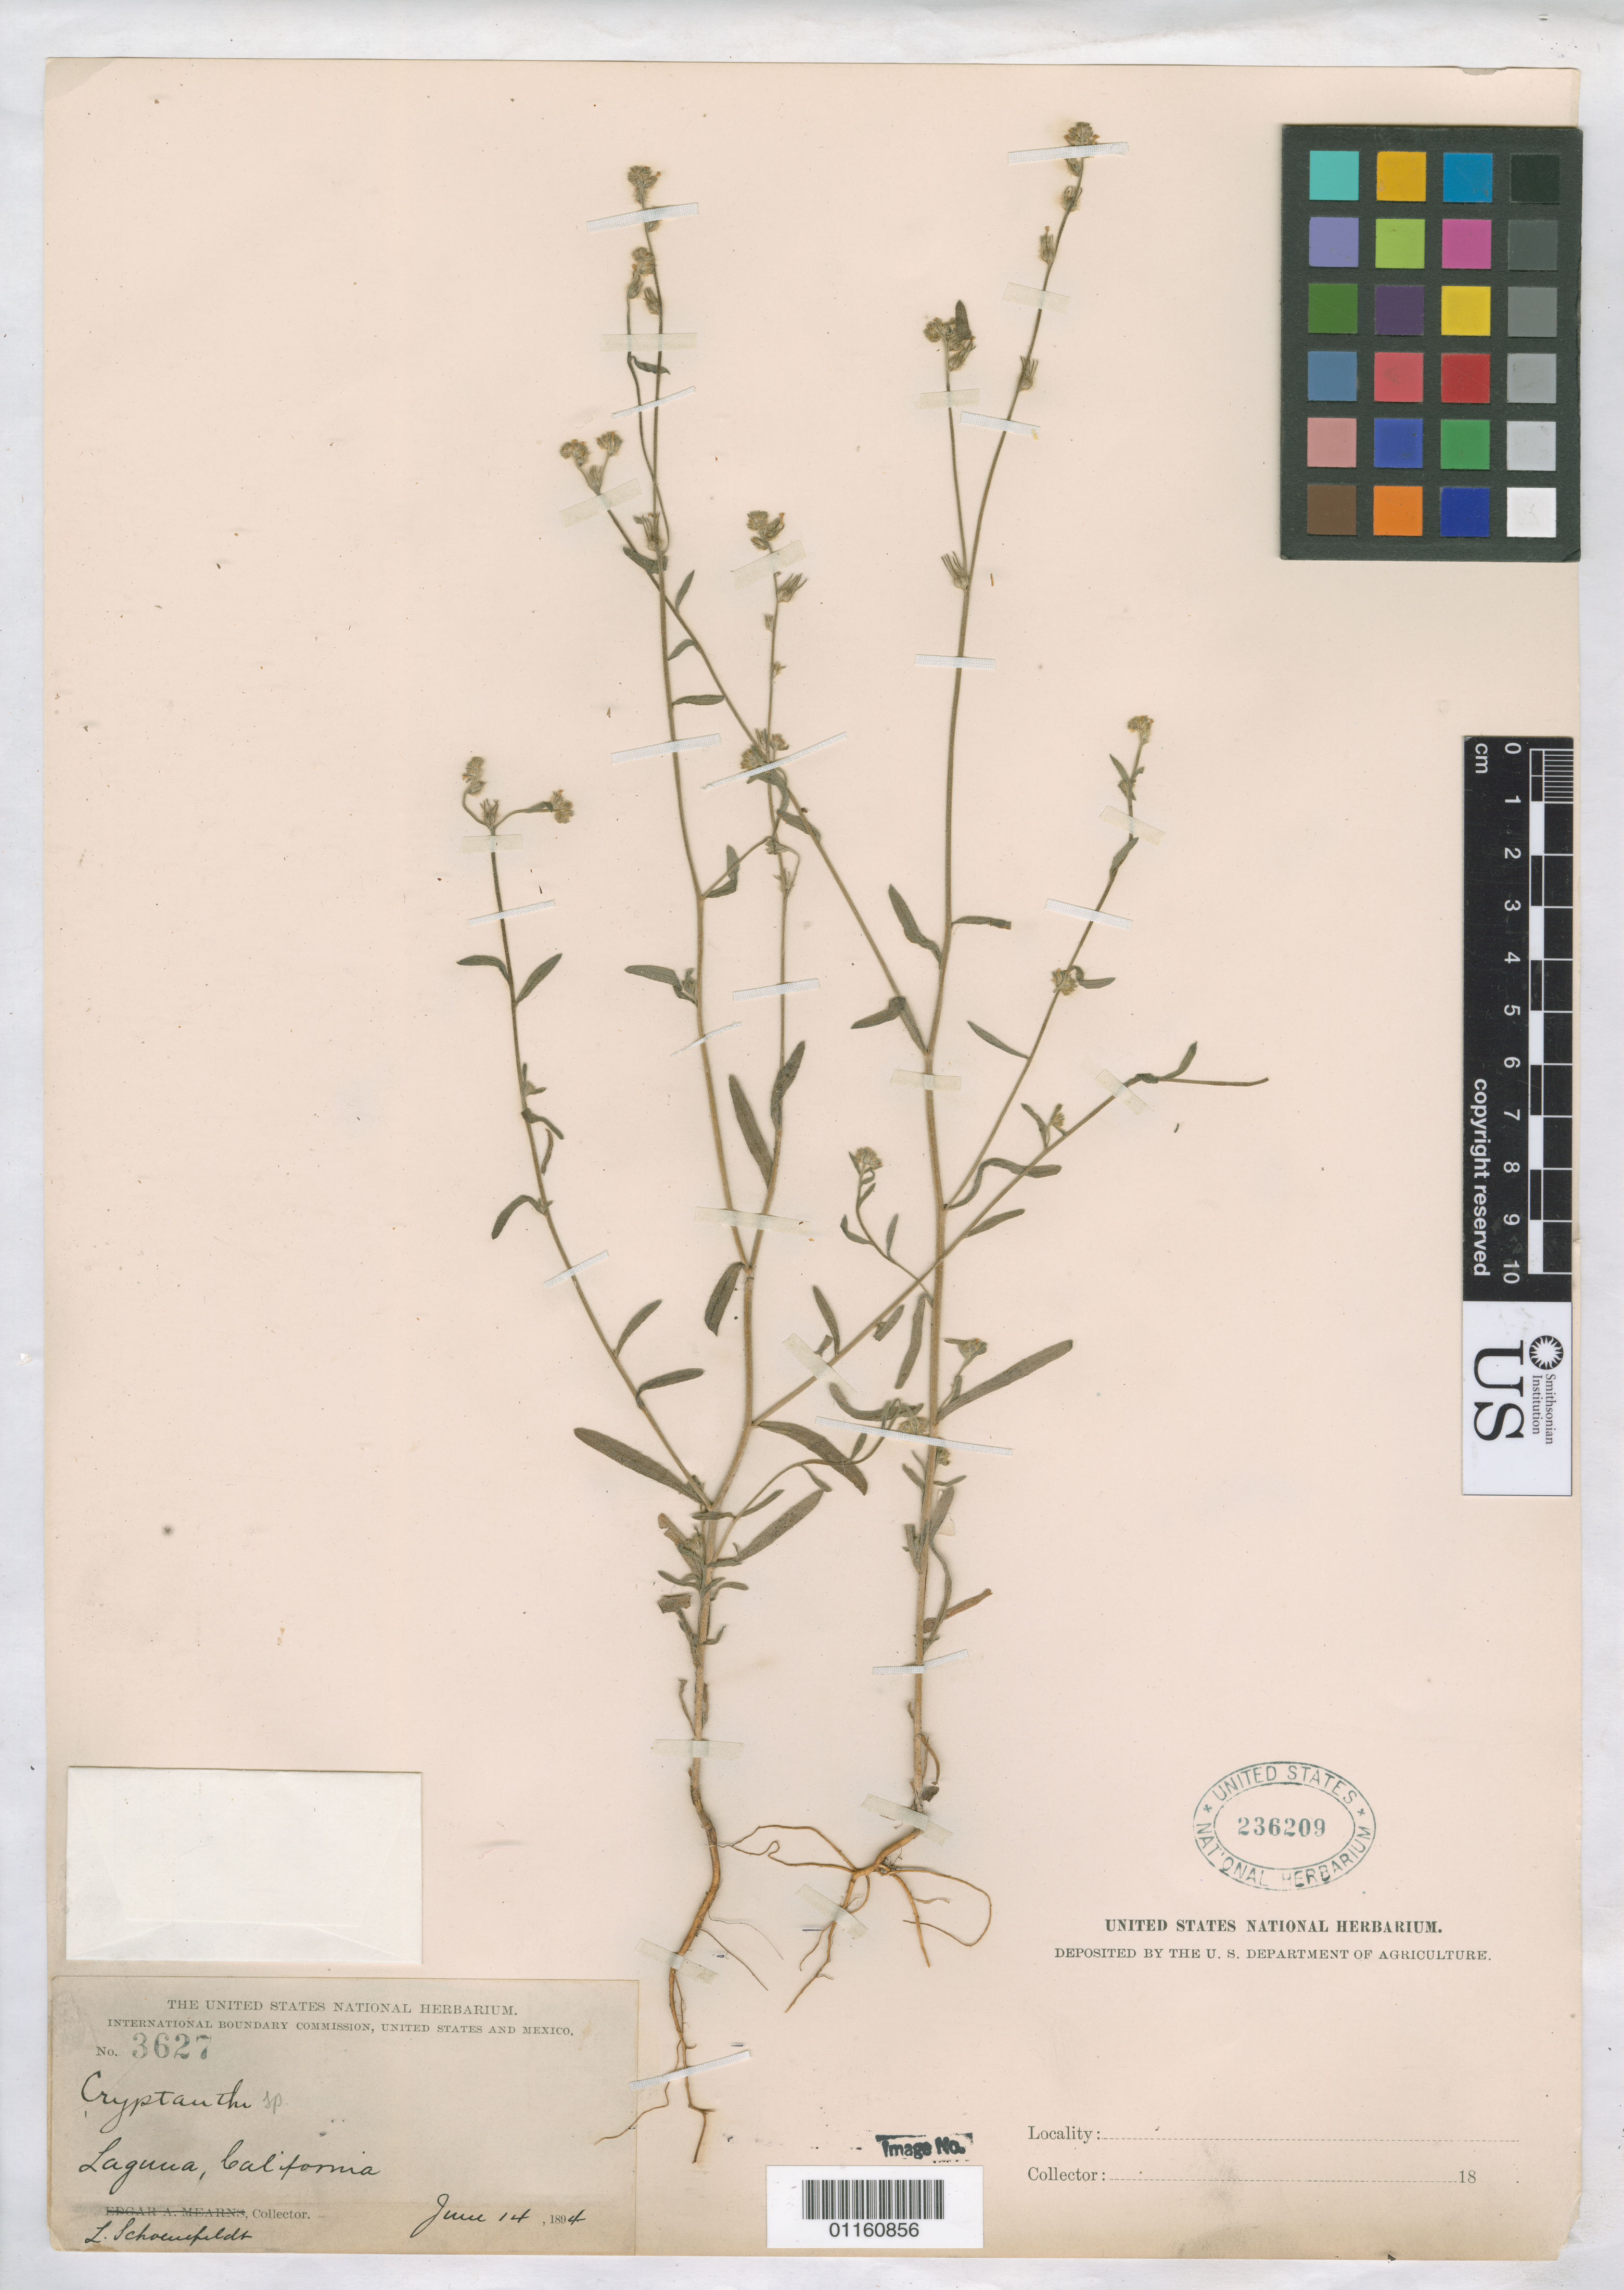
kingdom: Plantae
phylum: Tracheophyta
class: Magnoliopsida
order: Boraginales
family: Boraginaceae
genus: Cryptantha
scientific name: Cryptantha sp.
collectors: L. Schoeuefeldt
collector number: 3627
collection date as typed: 14 Jun 1894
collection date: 1894-06-14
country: United States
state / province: California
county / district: Orange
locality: Laguna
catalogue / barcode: US 236209